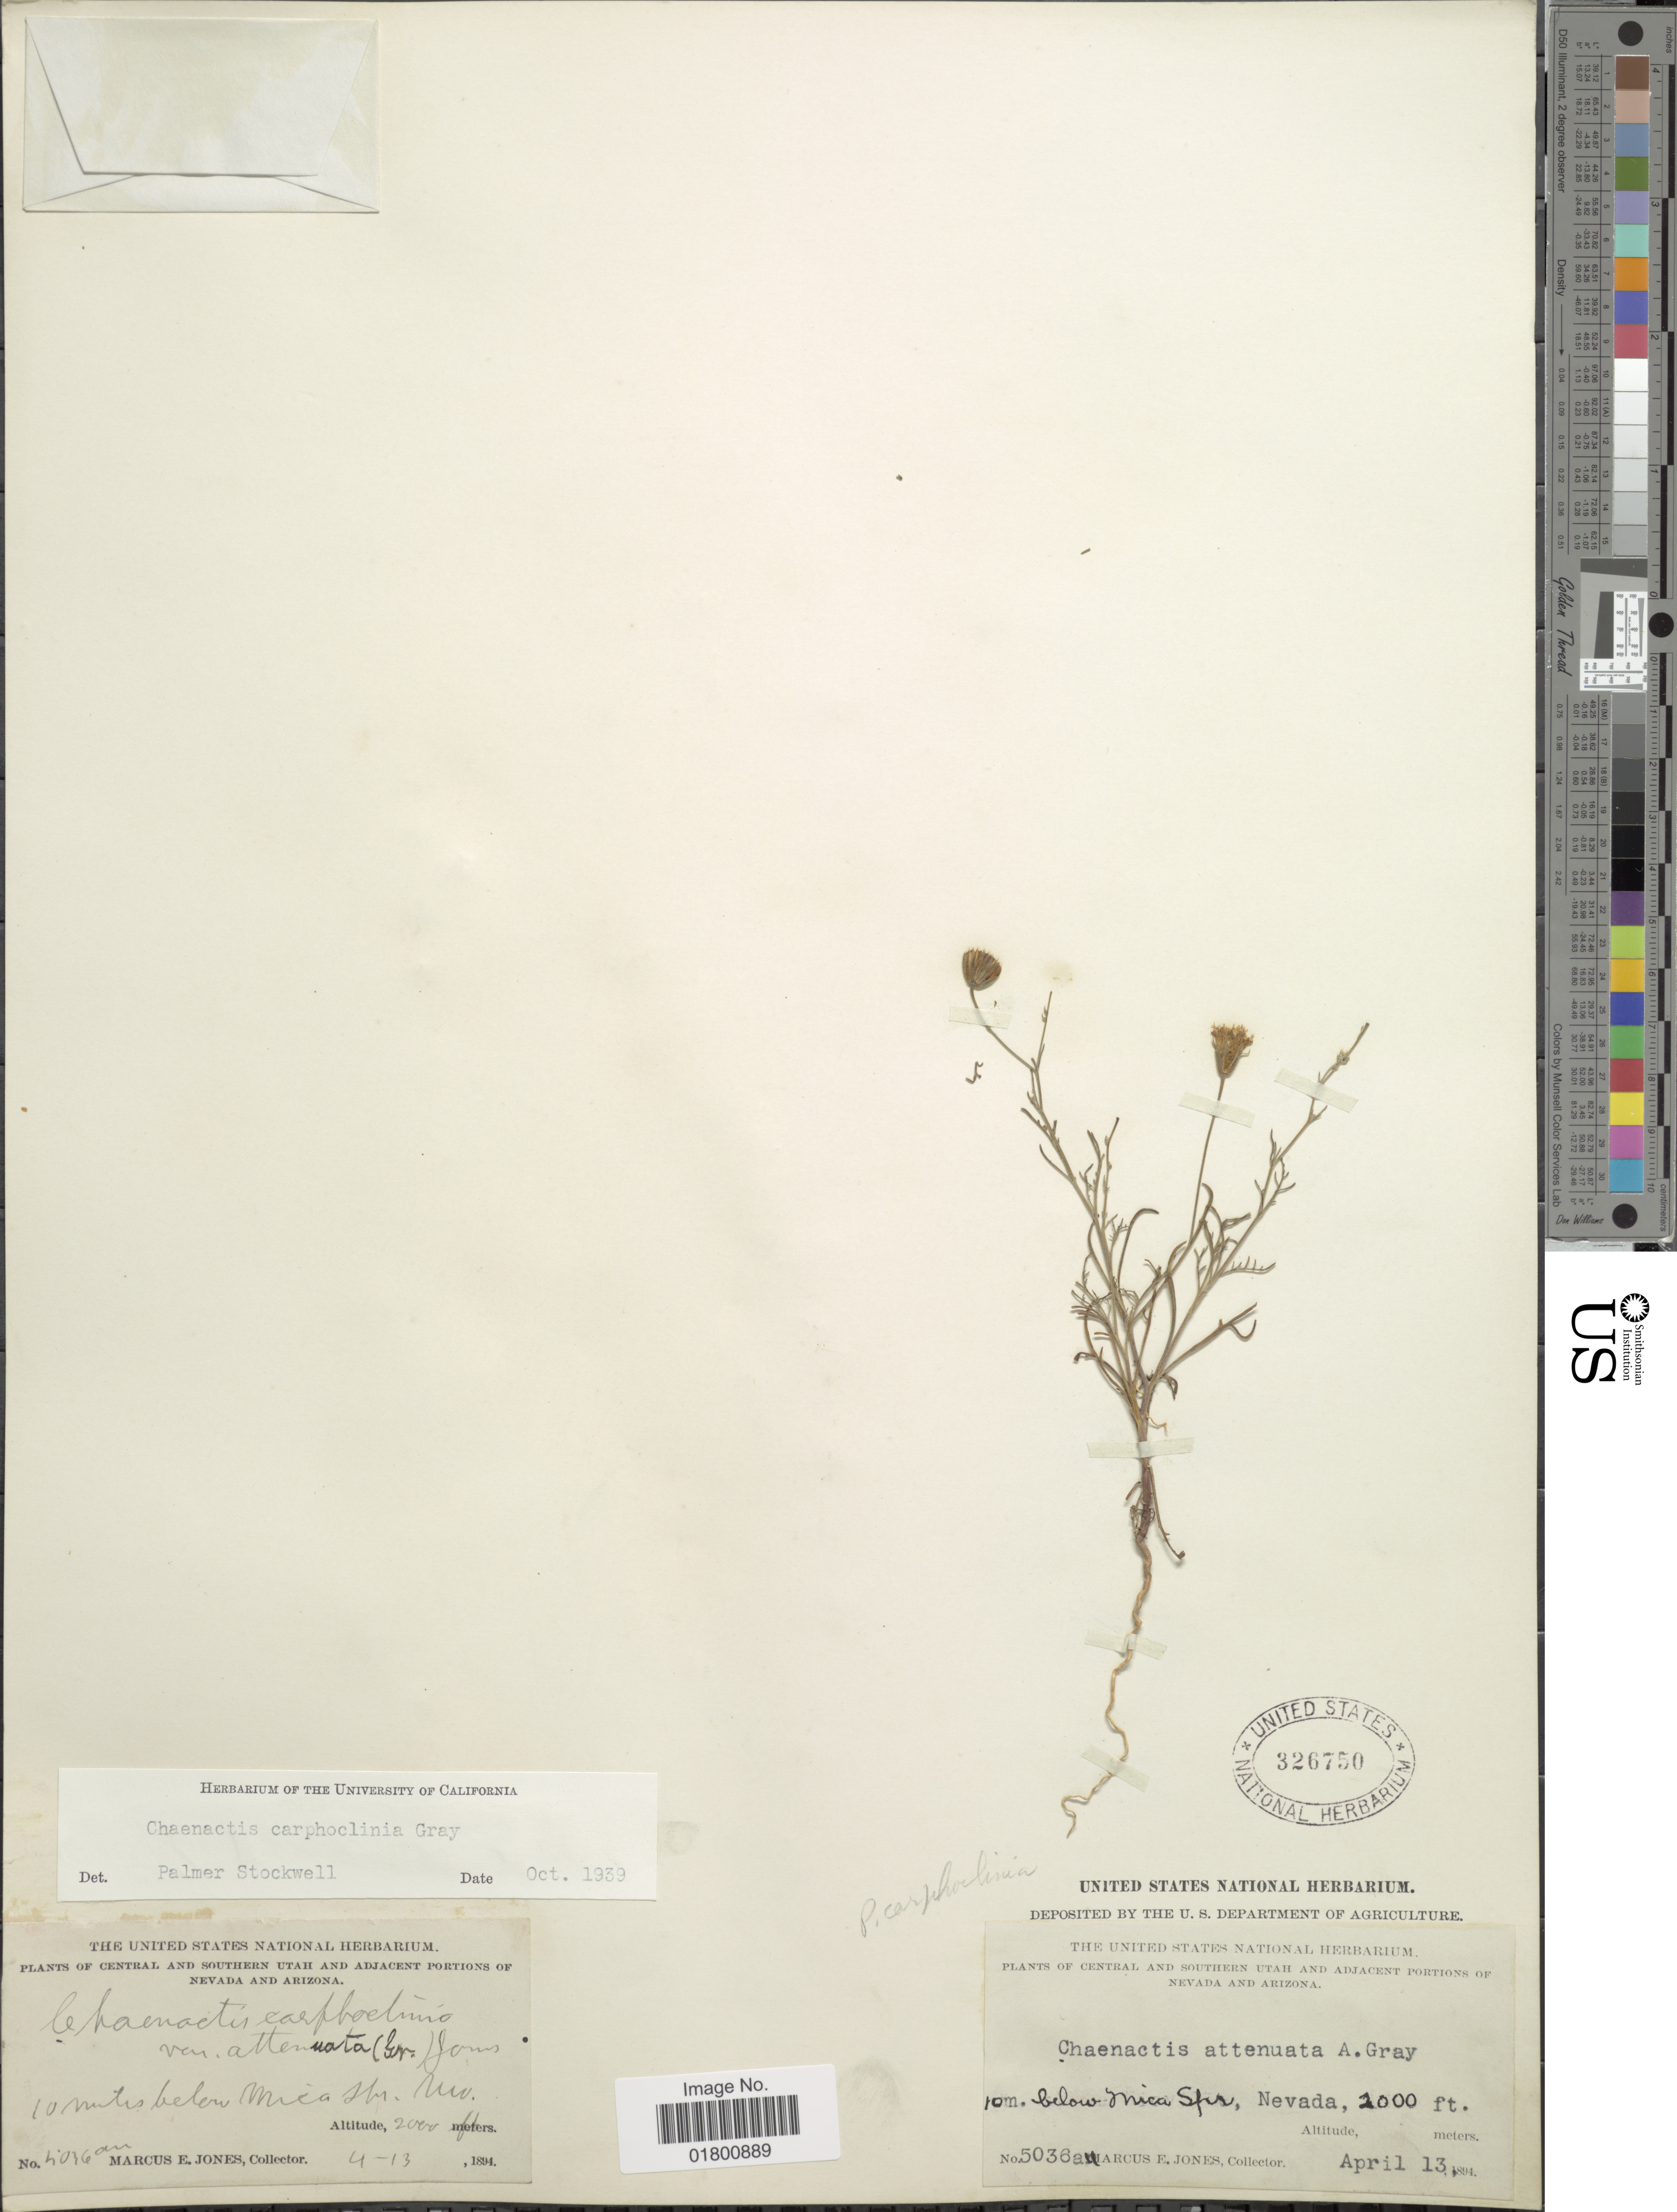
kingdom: Plantae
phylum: Tracheophyta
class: Magnoliopsida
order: Asterales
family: Asteraceae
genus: Chaenactis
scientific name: Chaenactis carphoclinia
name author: A. Gray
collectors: M. E. Jones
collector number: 5036a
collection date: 1894-04-13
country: United States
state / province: Nevada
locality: Central and Southern Utah and Adjacent Portions of Nevada and Arizona, 10 m. below Mica Spr.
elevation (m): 610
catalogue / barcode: US 326750